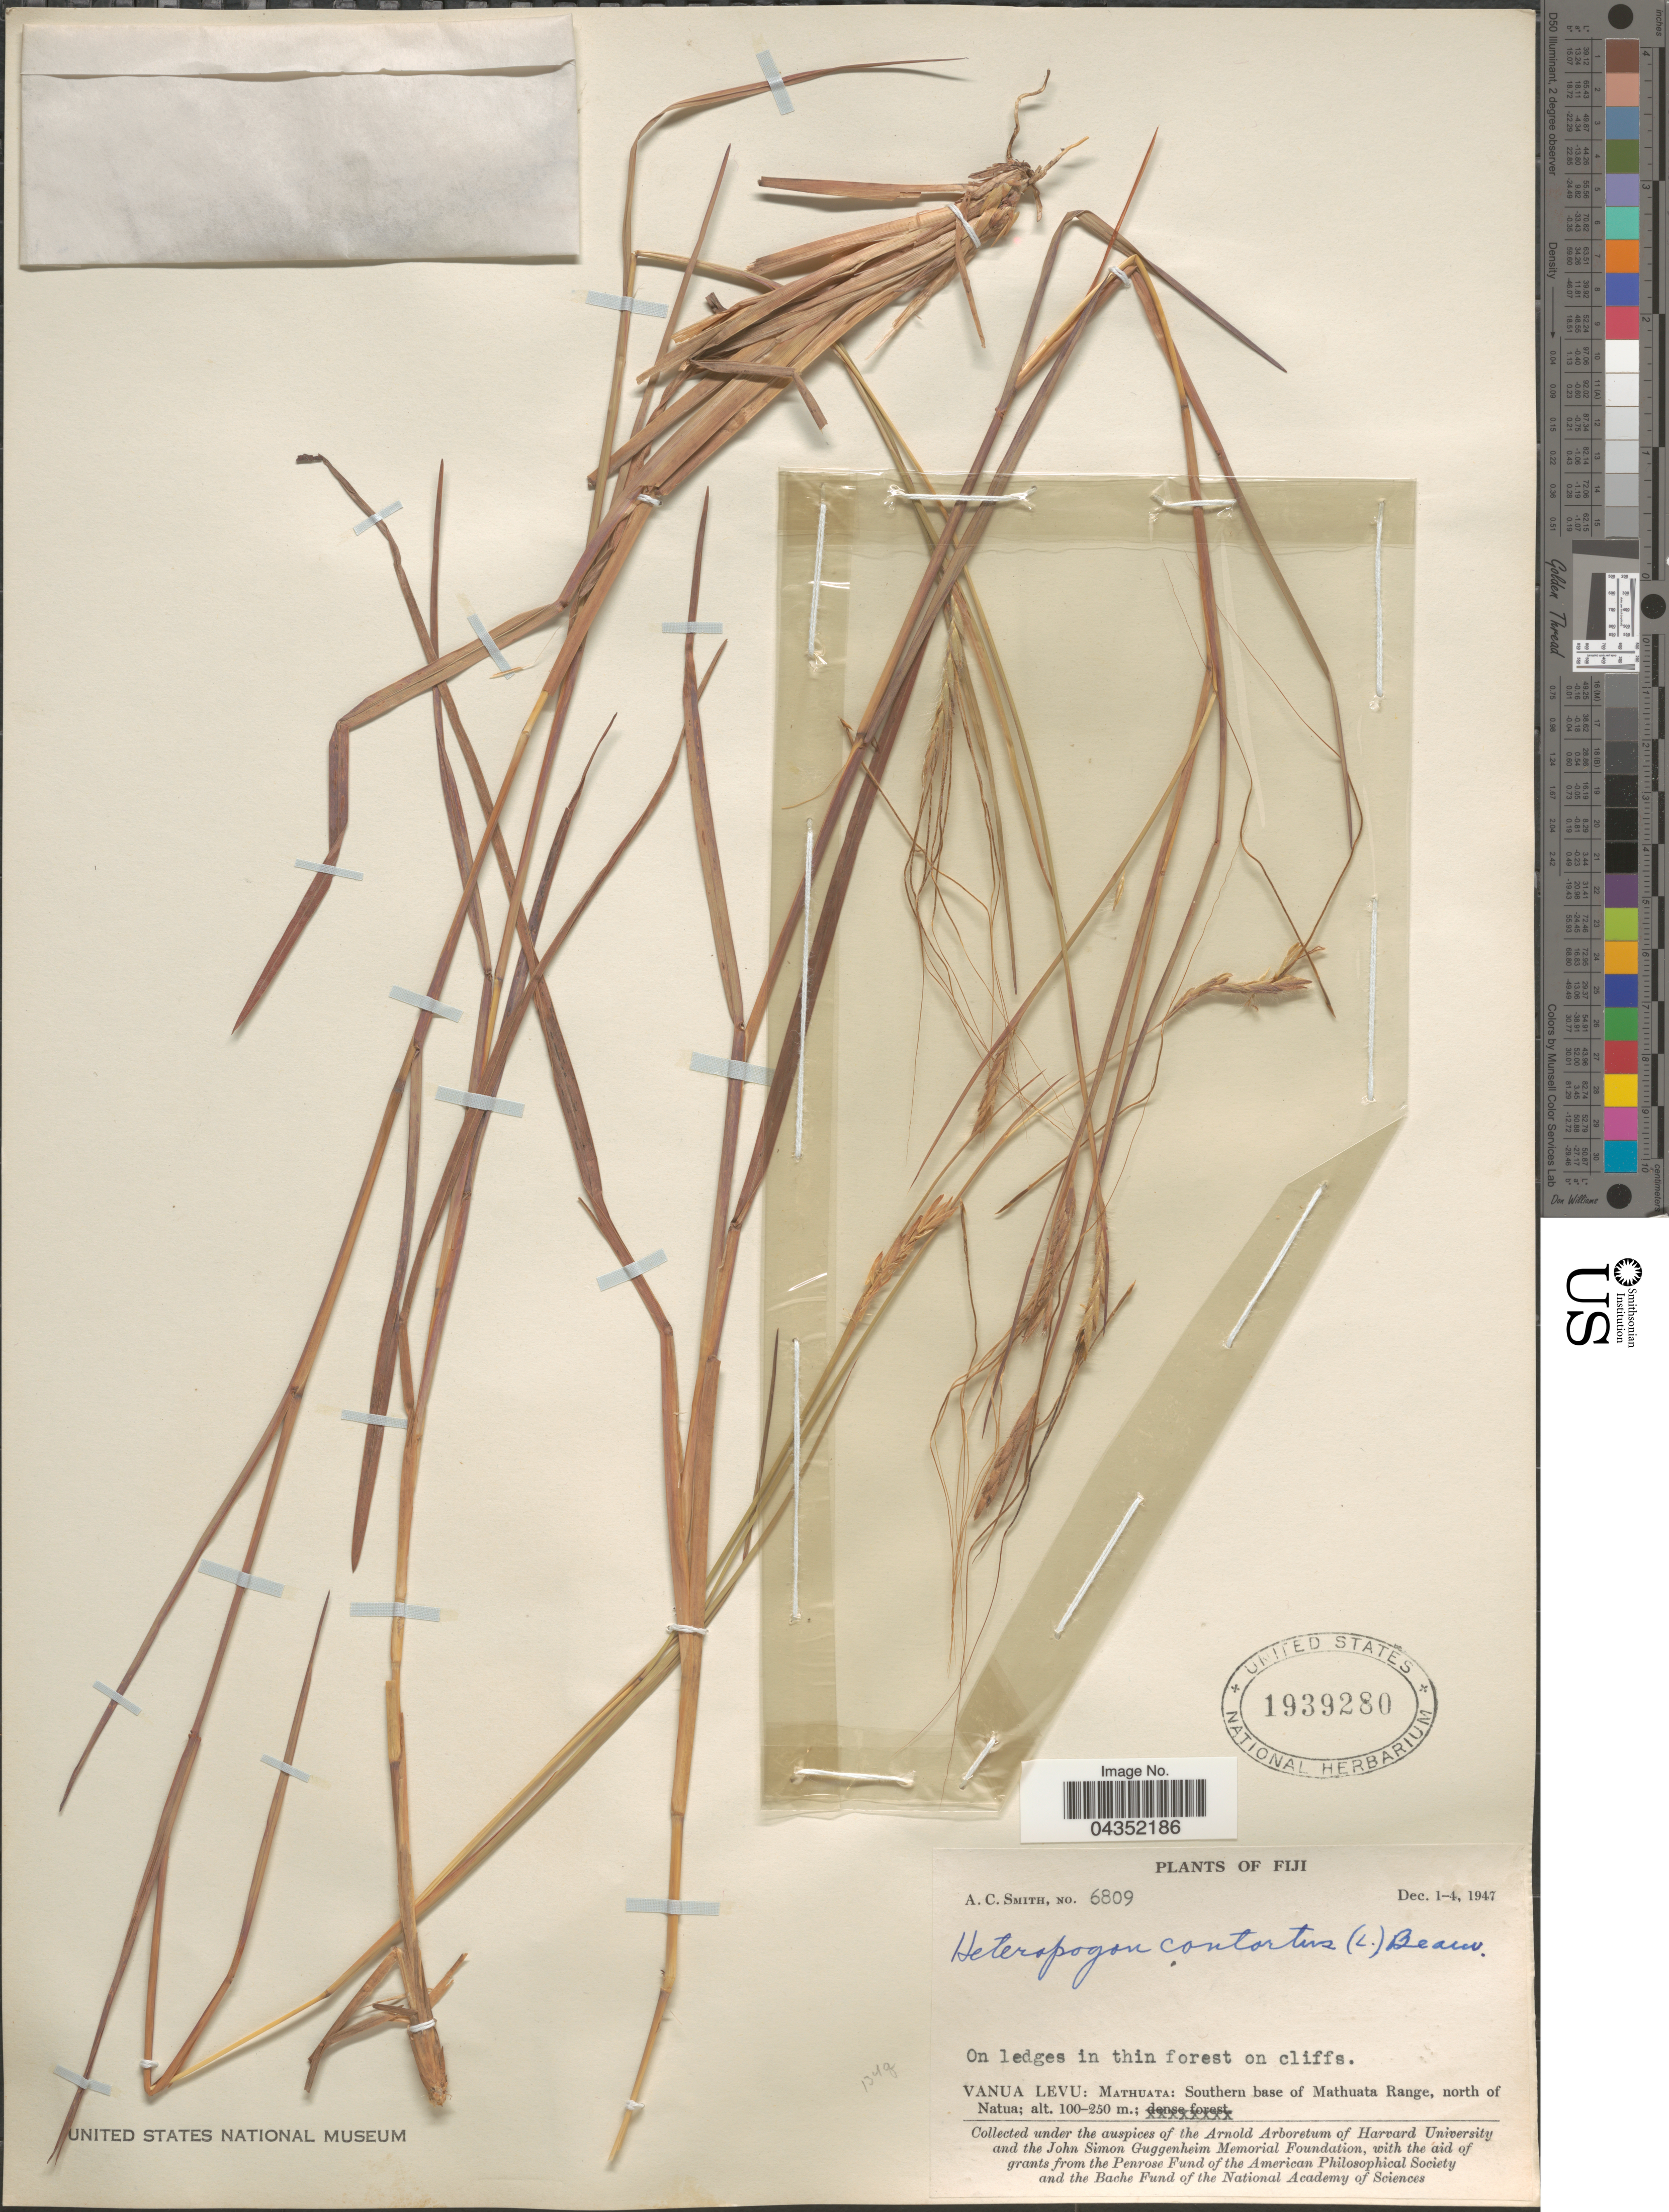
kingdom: Plantae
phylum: Tracheophyta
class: Liliopsida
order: Poales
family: Poaceae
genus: Heteropogon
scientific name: Heteropogon contortus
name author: (L.) P. Beauv. ex Roem. & Schult.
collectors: A. C. Smith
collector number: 6809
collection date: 1947-12-01/1947-12-04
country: Fiji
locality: Vanua Levu: Mathuata: Southern base of Mathuata Range, north of Natua.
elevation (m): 100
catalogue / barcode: US 1939280